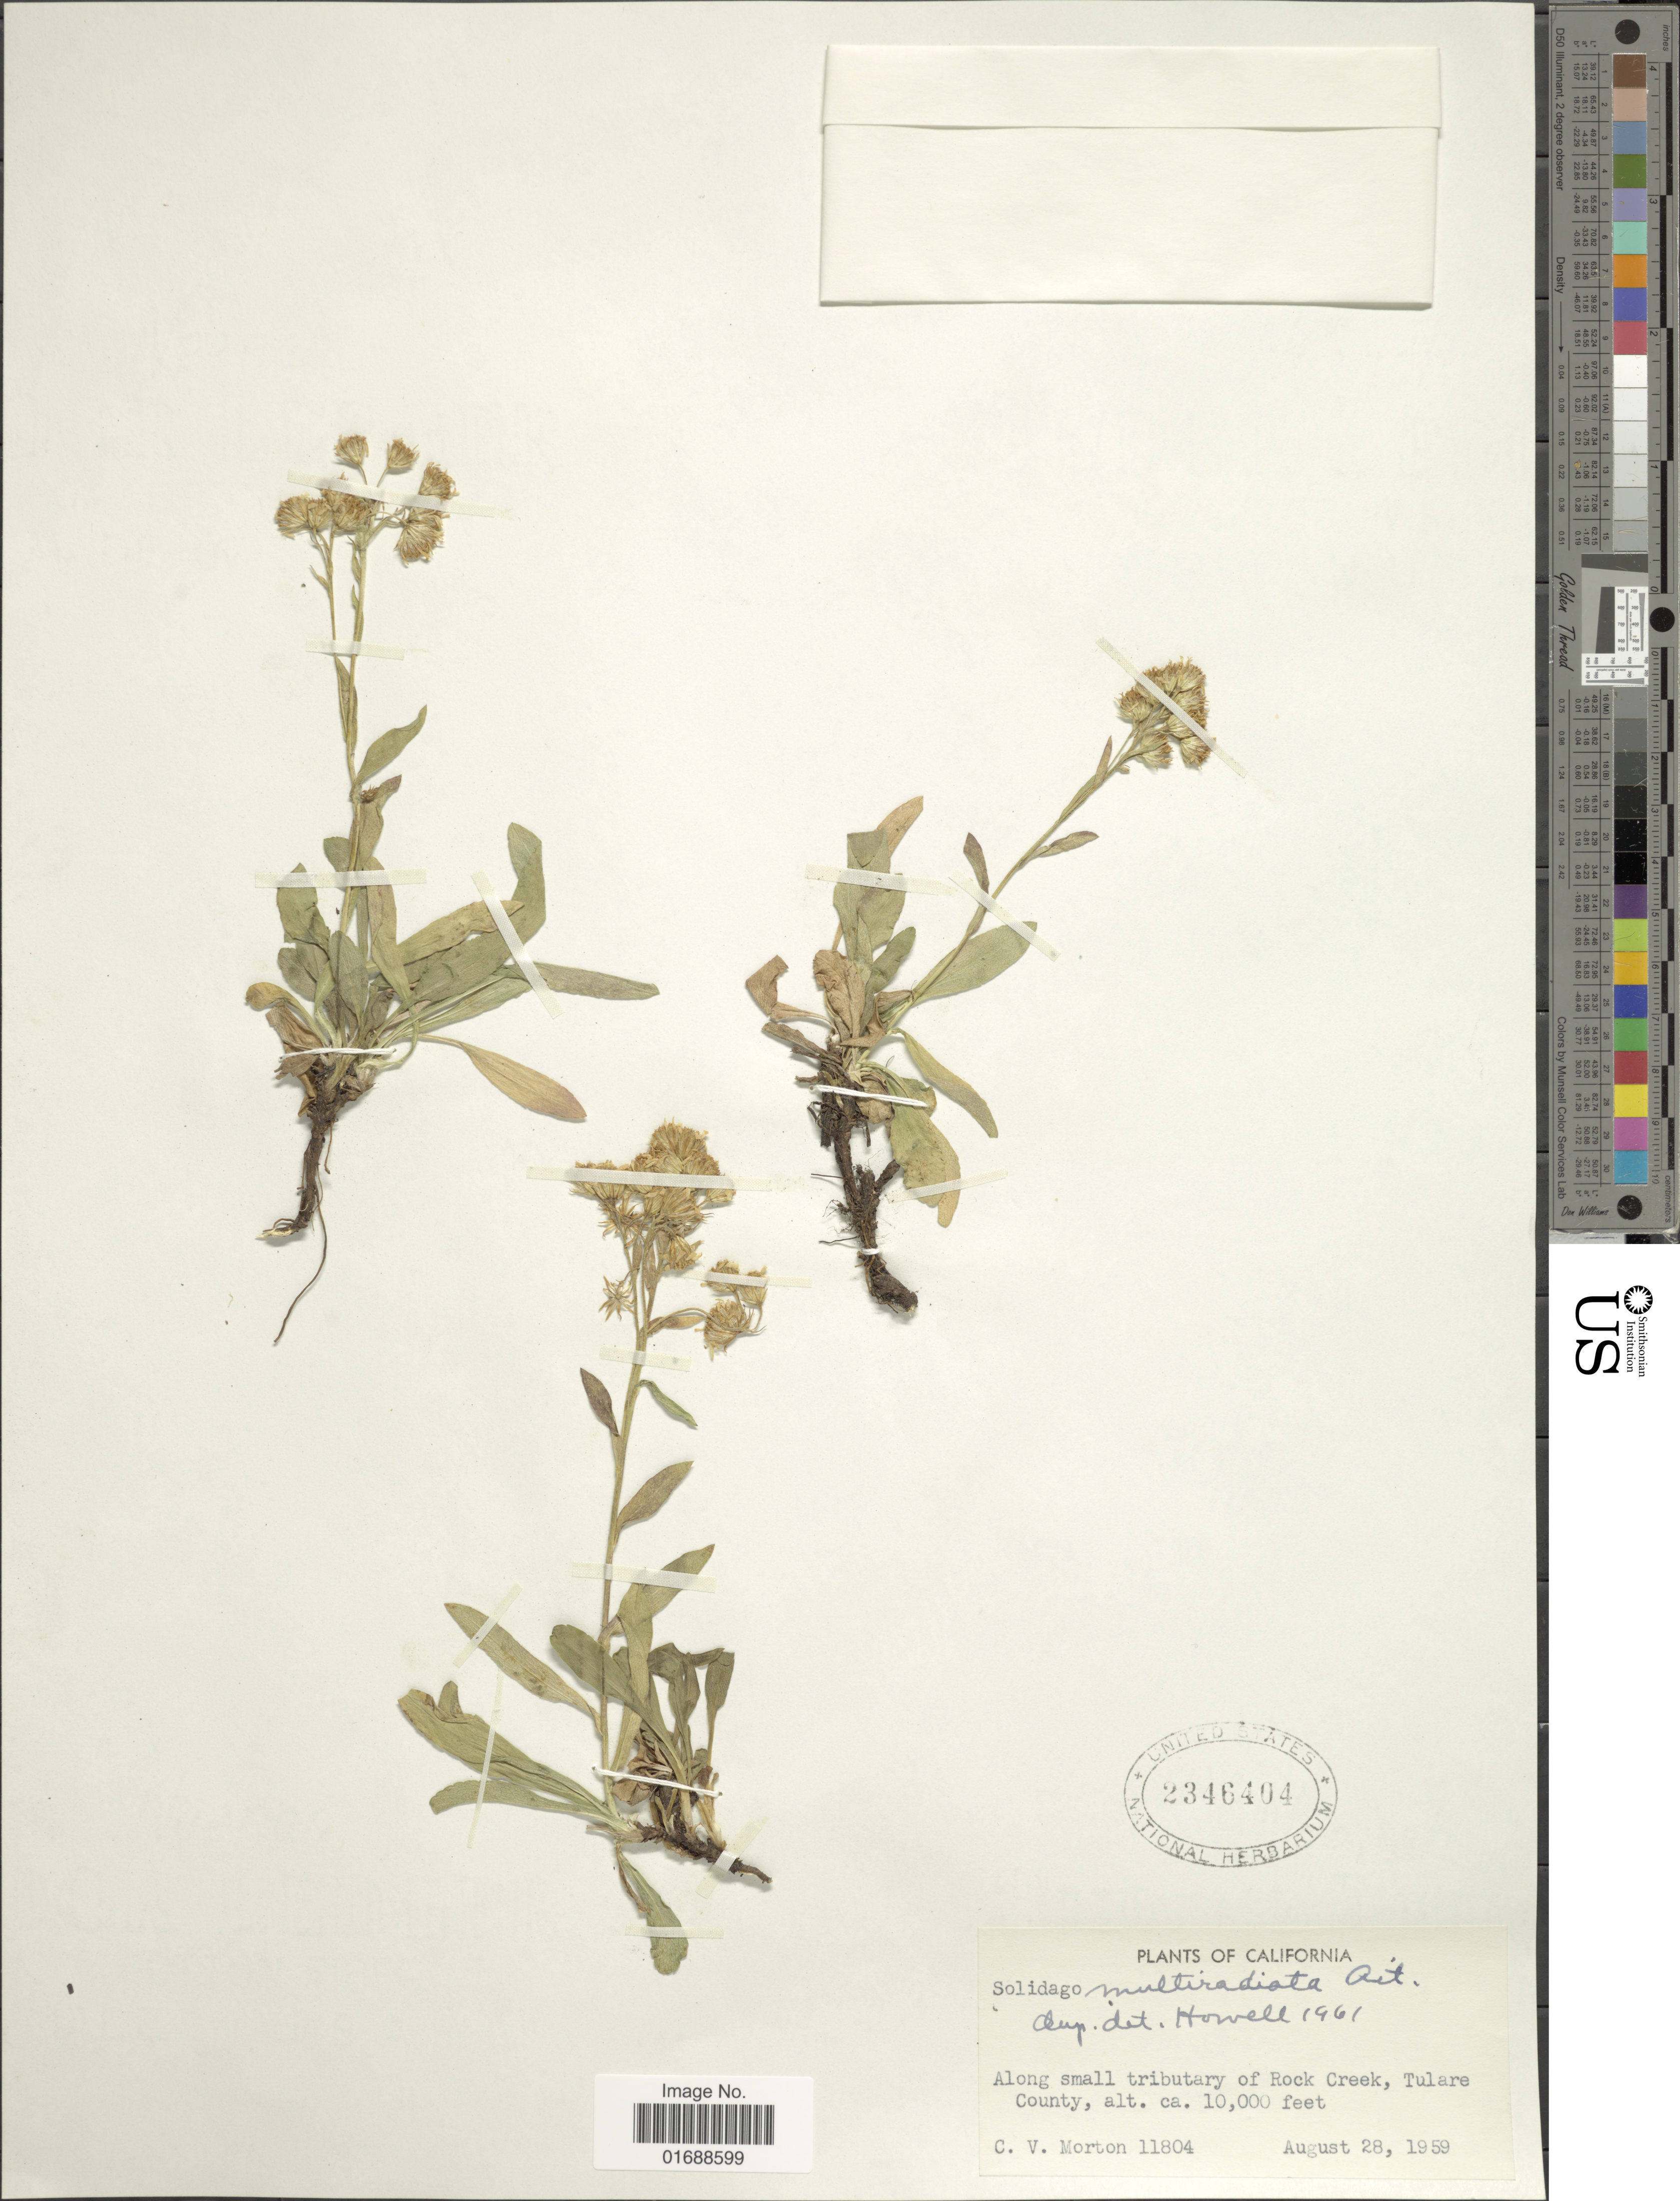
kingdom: Plantae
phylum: Tracheophyta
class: Magnoliopsida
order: Asterales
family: Asteraceae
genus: Solidago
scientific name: Solidago multiradiata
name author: Aiton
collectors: C. V. Morton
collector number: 11804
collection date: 1959-08-28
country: United States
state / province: California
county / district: Tulare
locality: Along small tributary of Rock Creek, Tulare County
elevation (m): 3048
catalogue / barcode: US 2346404